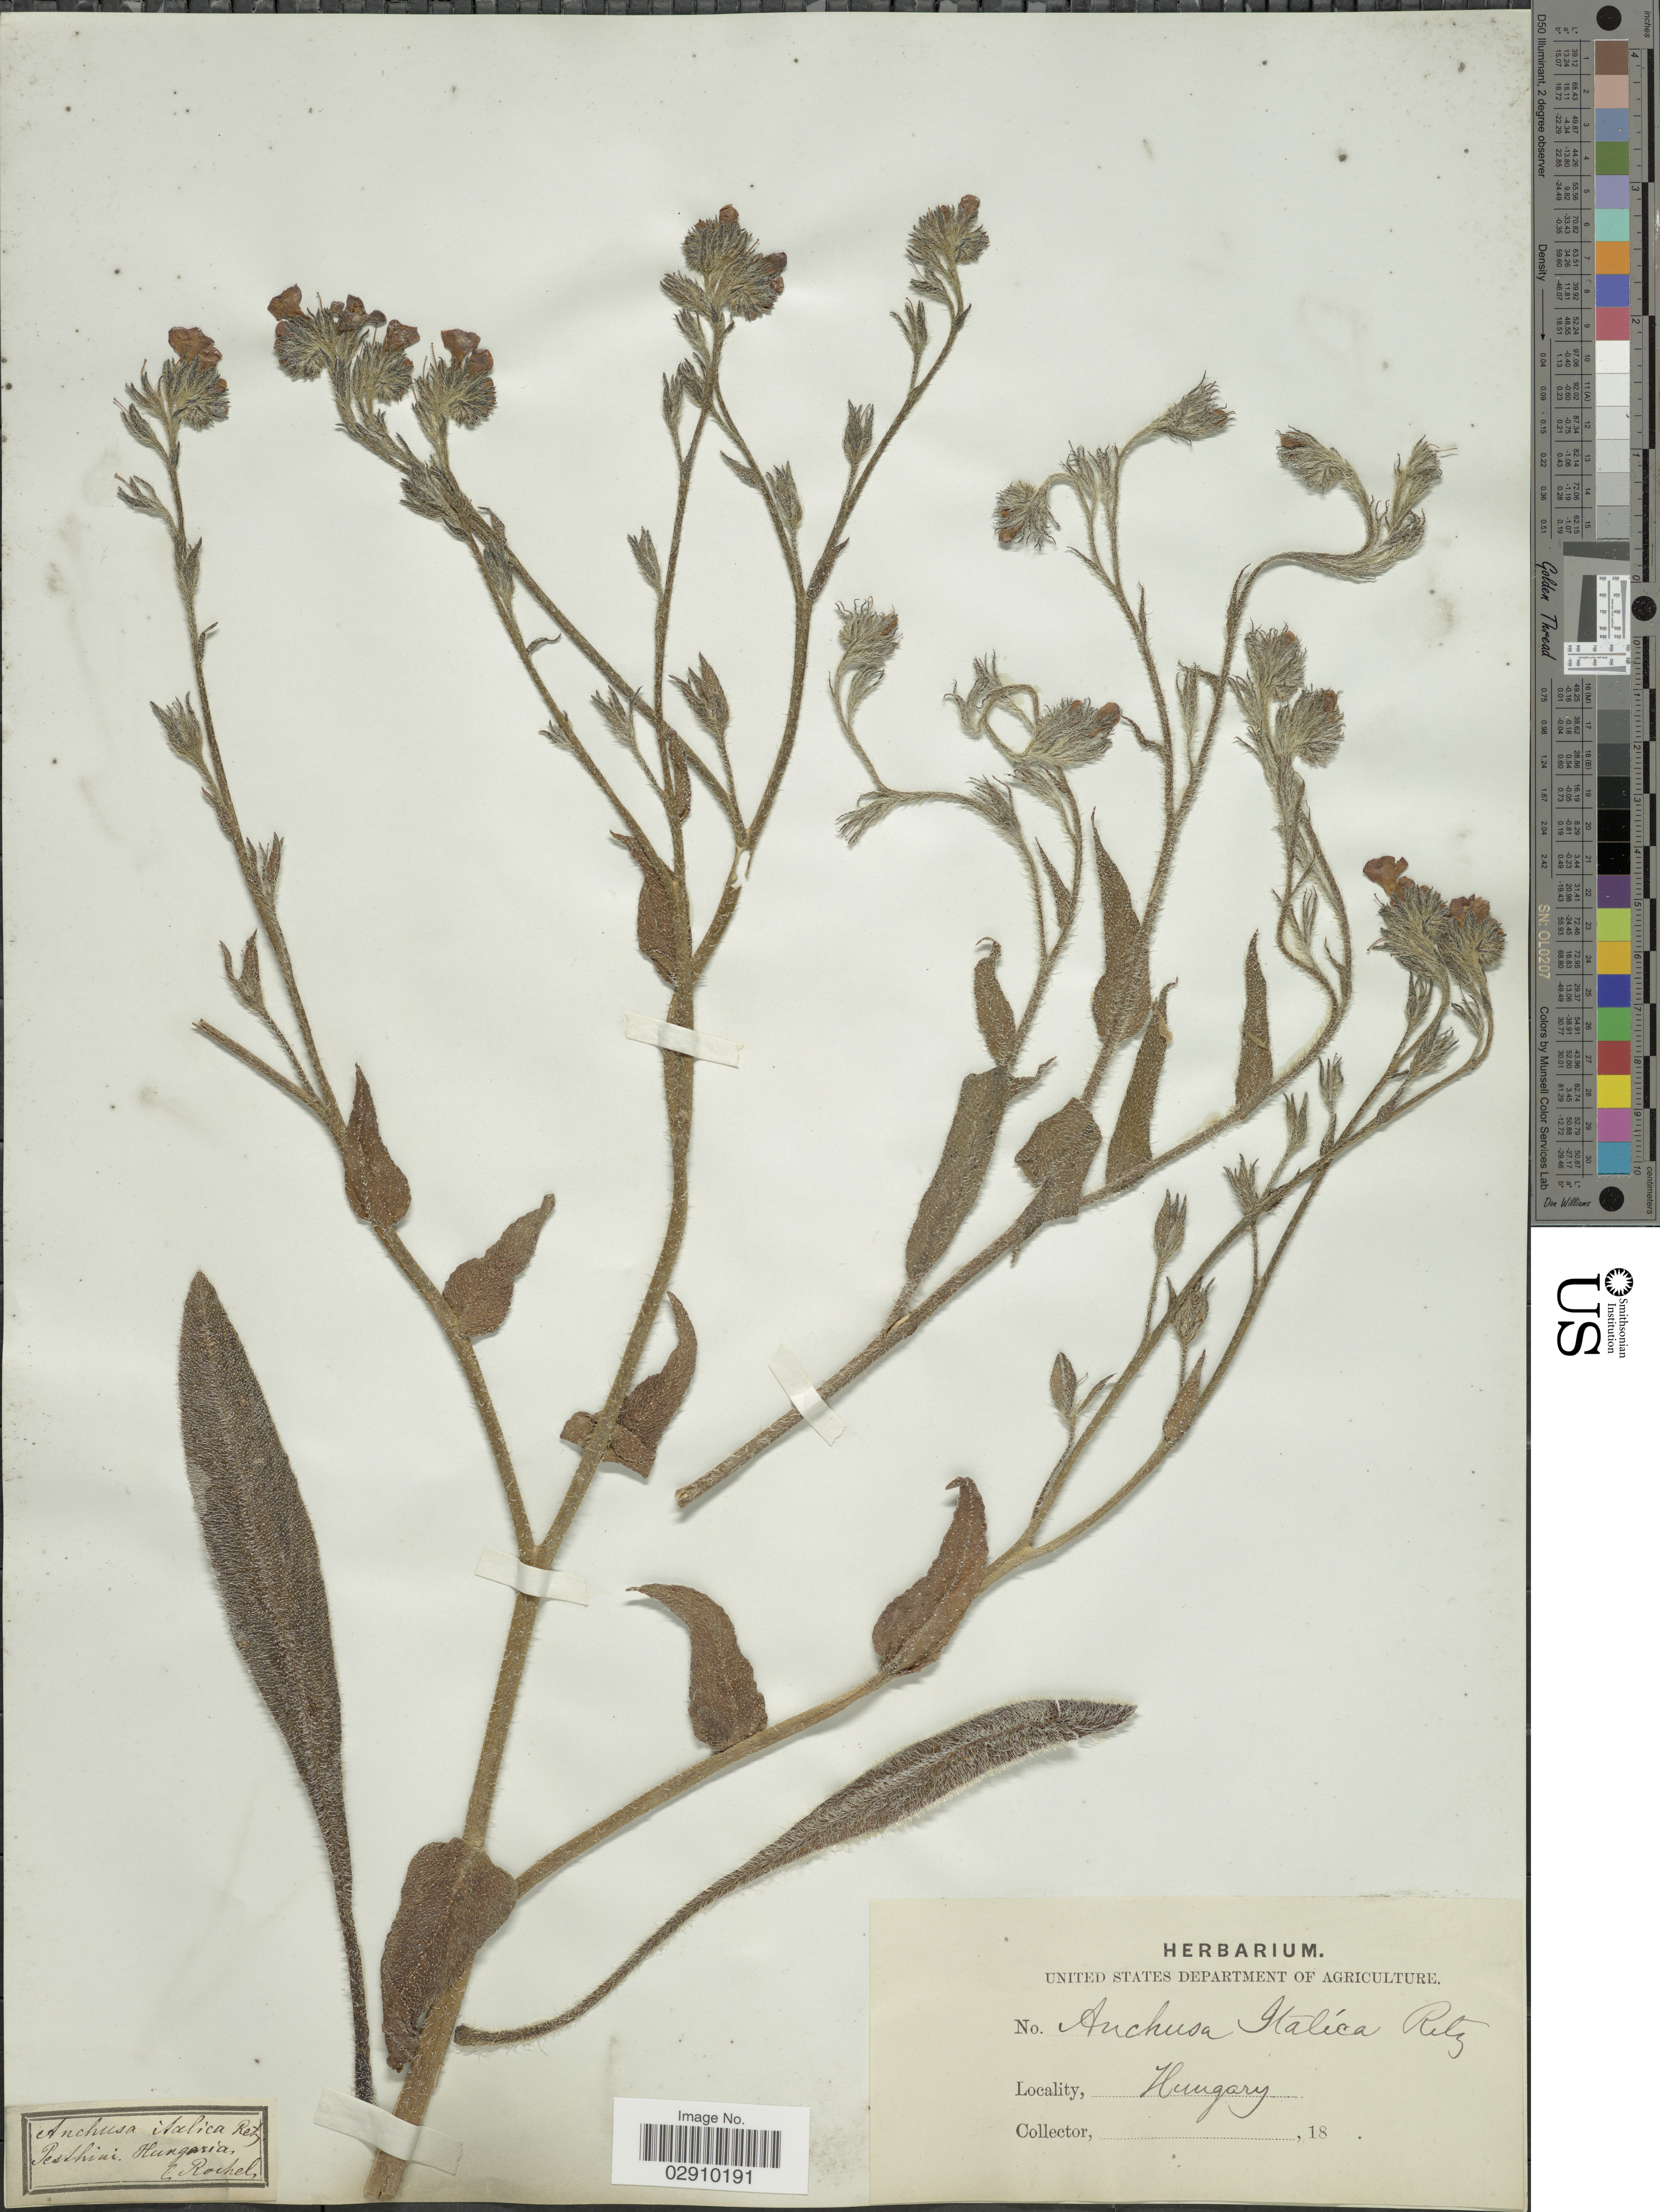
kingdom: Plantae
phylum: Tracheophyta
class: Magnoliopsida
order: Boraginales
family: Boraginaceae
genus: Anchusa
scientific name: Anchusa italica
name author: Retz.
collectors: Rochel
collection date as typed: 18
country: Hungary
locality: Pesthini, Hungaria.